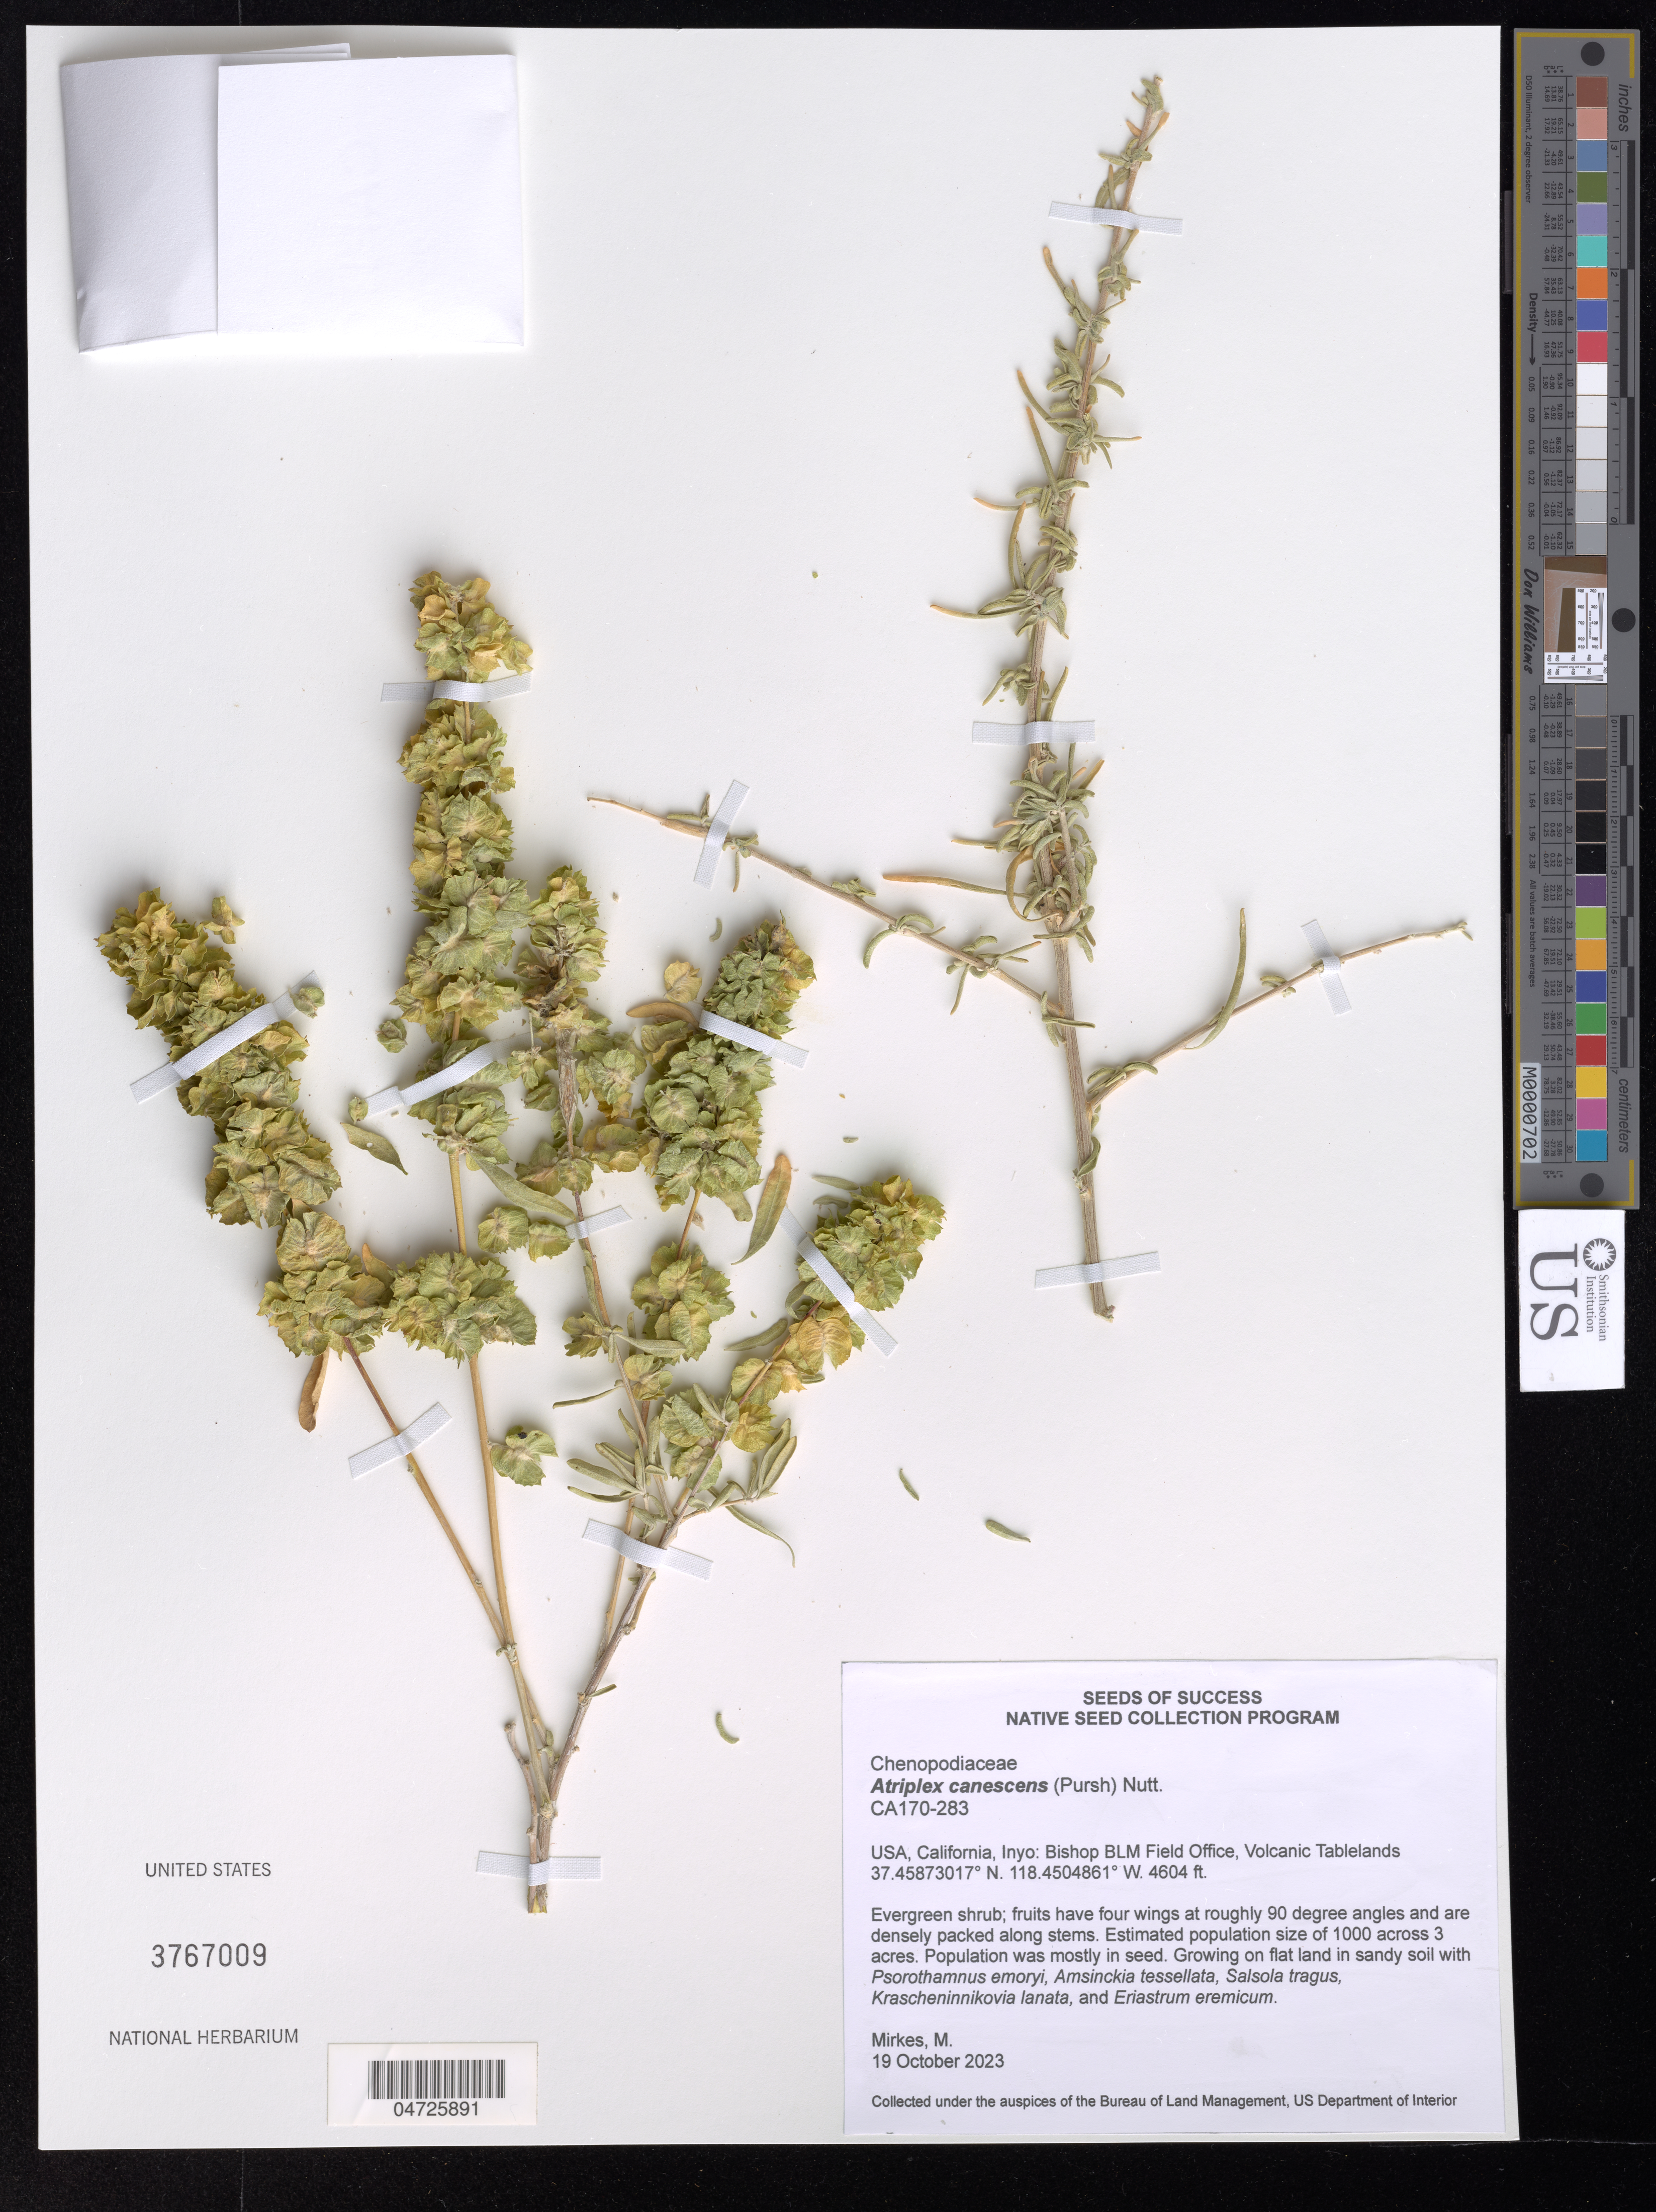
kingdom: Plantae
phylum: Tracheophyta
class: Magnoliopsida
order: Caryophyllales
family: Amaranthaceae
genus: Atriplex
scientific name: Atriplex canescens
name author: (Pursh) Nutt.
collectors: M. Mirkes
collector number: CA170-283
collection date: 2023-10-19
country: United States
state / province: California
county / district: Inyo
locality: Inyo: Bishop BLM Field Office, Volcanic Tablelands.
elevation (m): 1403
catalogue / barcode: US 3767009